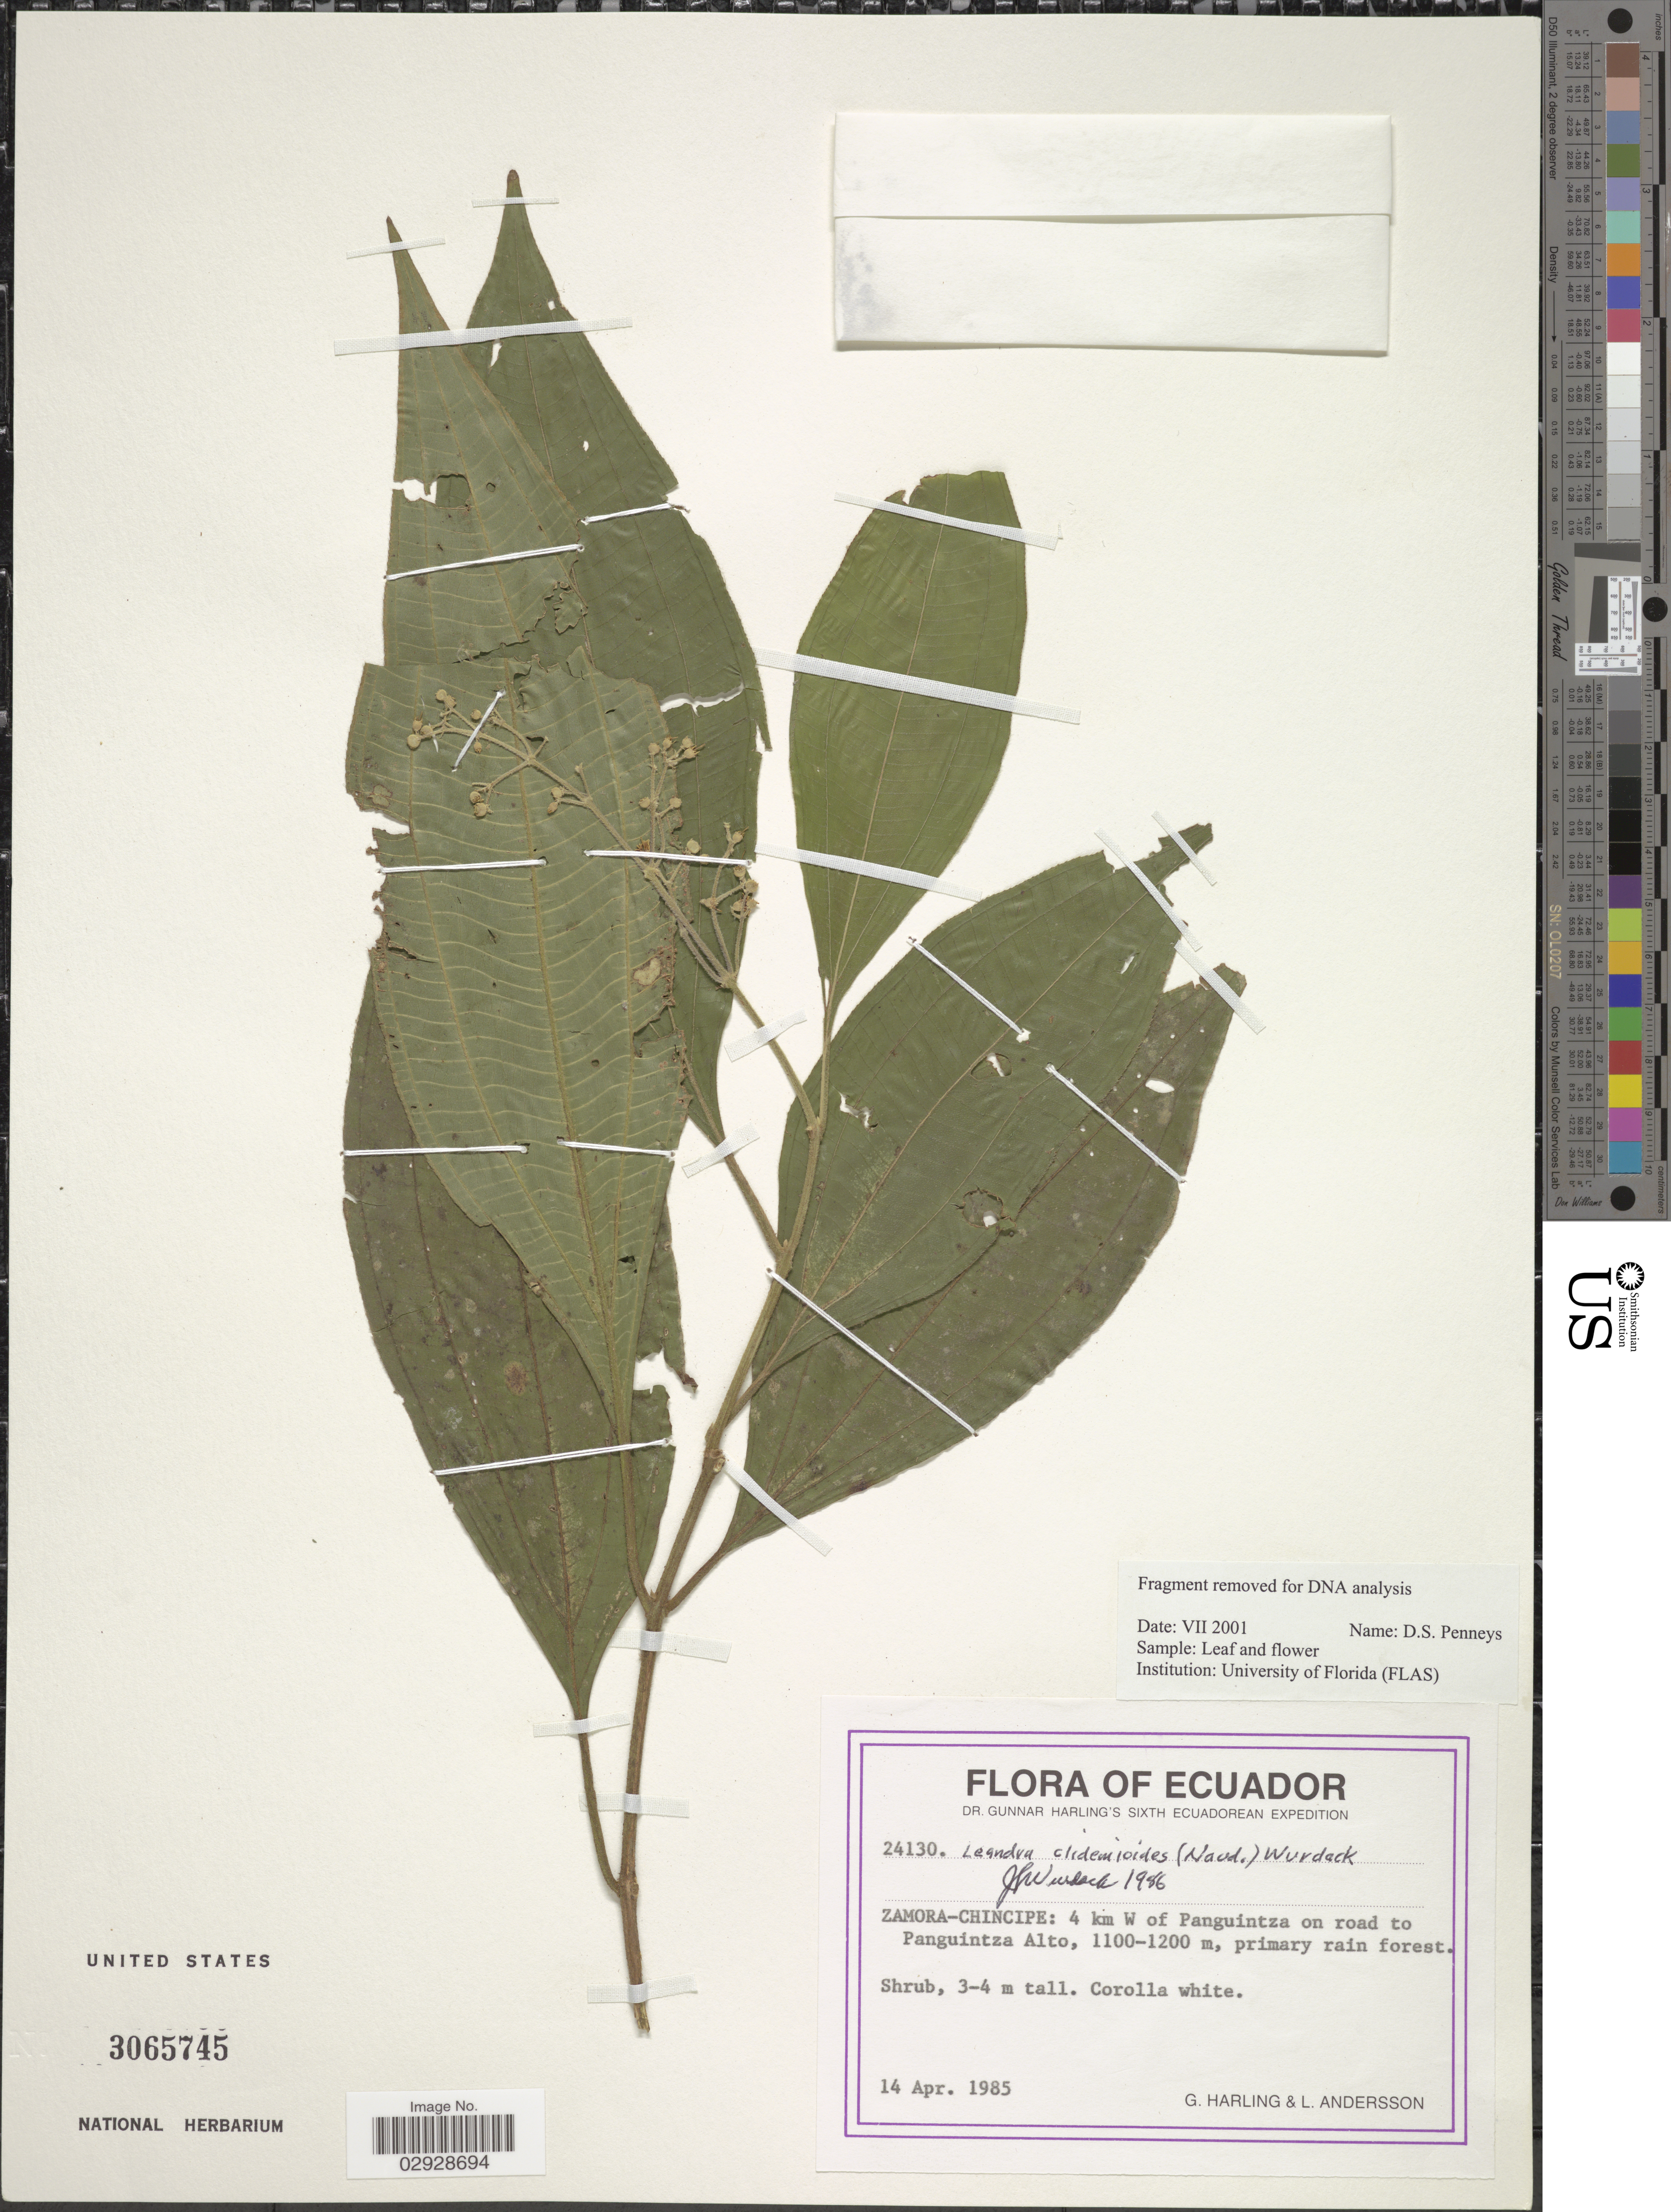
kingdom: Plantae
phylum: Tracheophyta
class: Magnoliopsida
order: Myrtales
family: Melastomataceae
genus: Leandra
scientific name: Leandra clidemioides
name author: (Naudin) Wurdack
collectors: G. Harling & L. Andersson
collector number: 24130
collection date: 1985-04-14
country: Ecuador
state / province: Zamora-Chinchipe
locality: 4 km W of Panguintza on road to Panguintza Alto.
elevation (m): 1100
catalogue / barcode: US 3065745